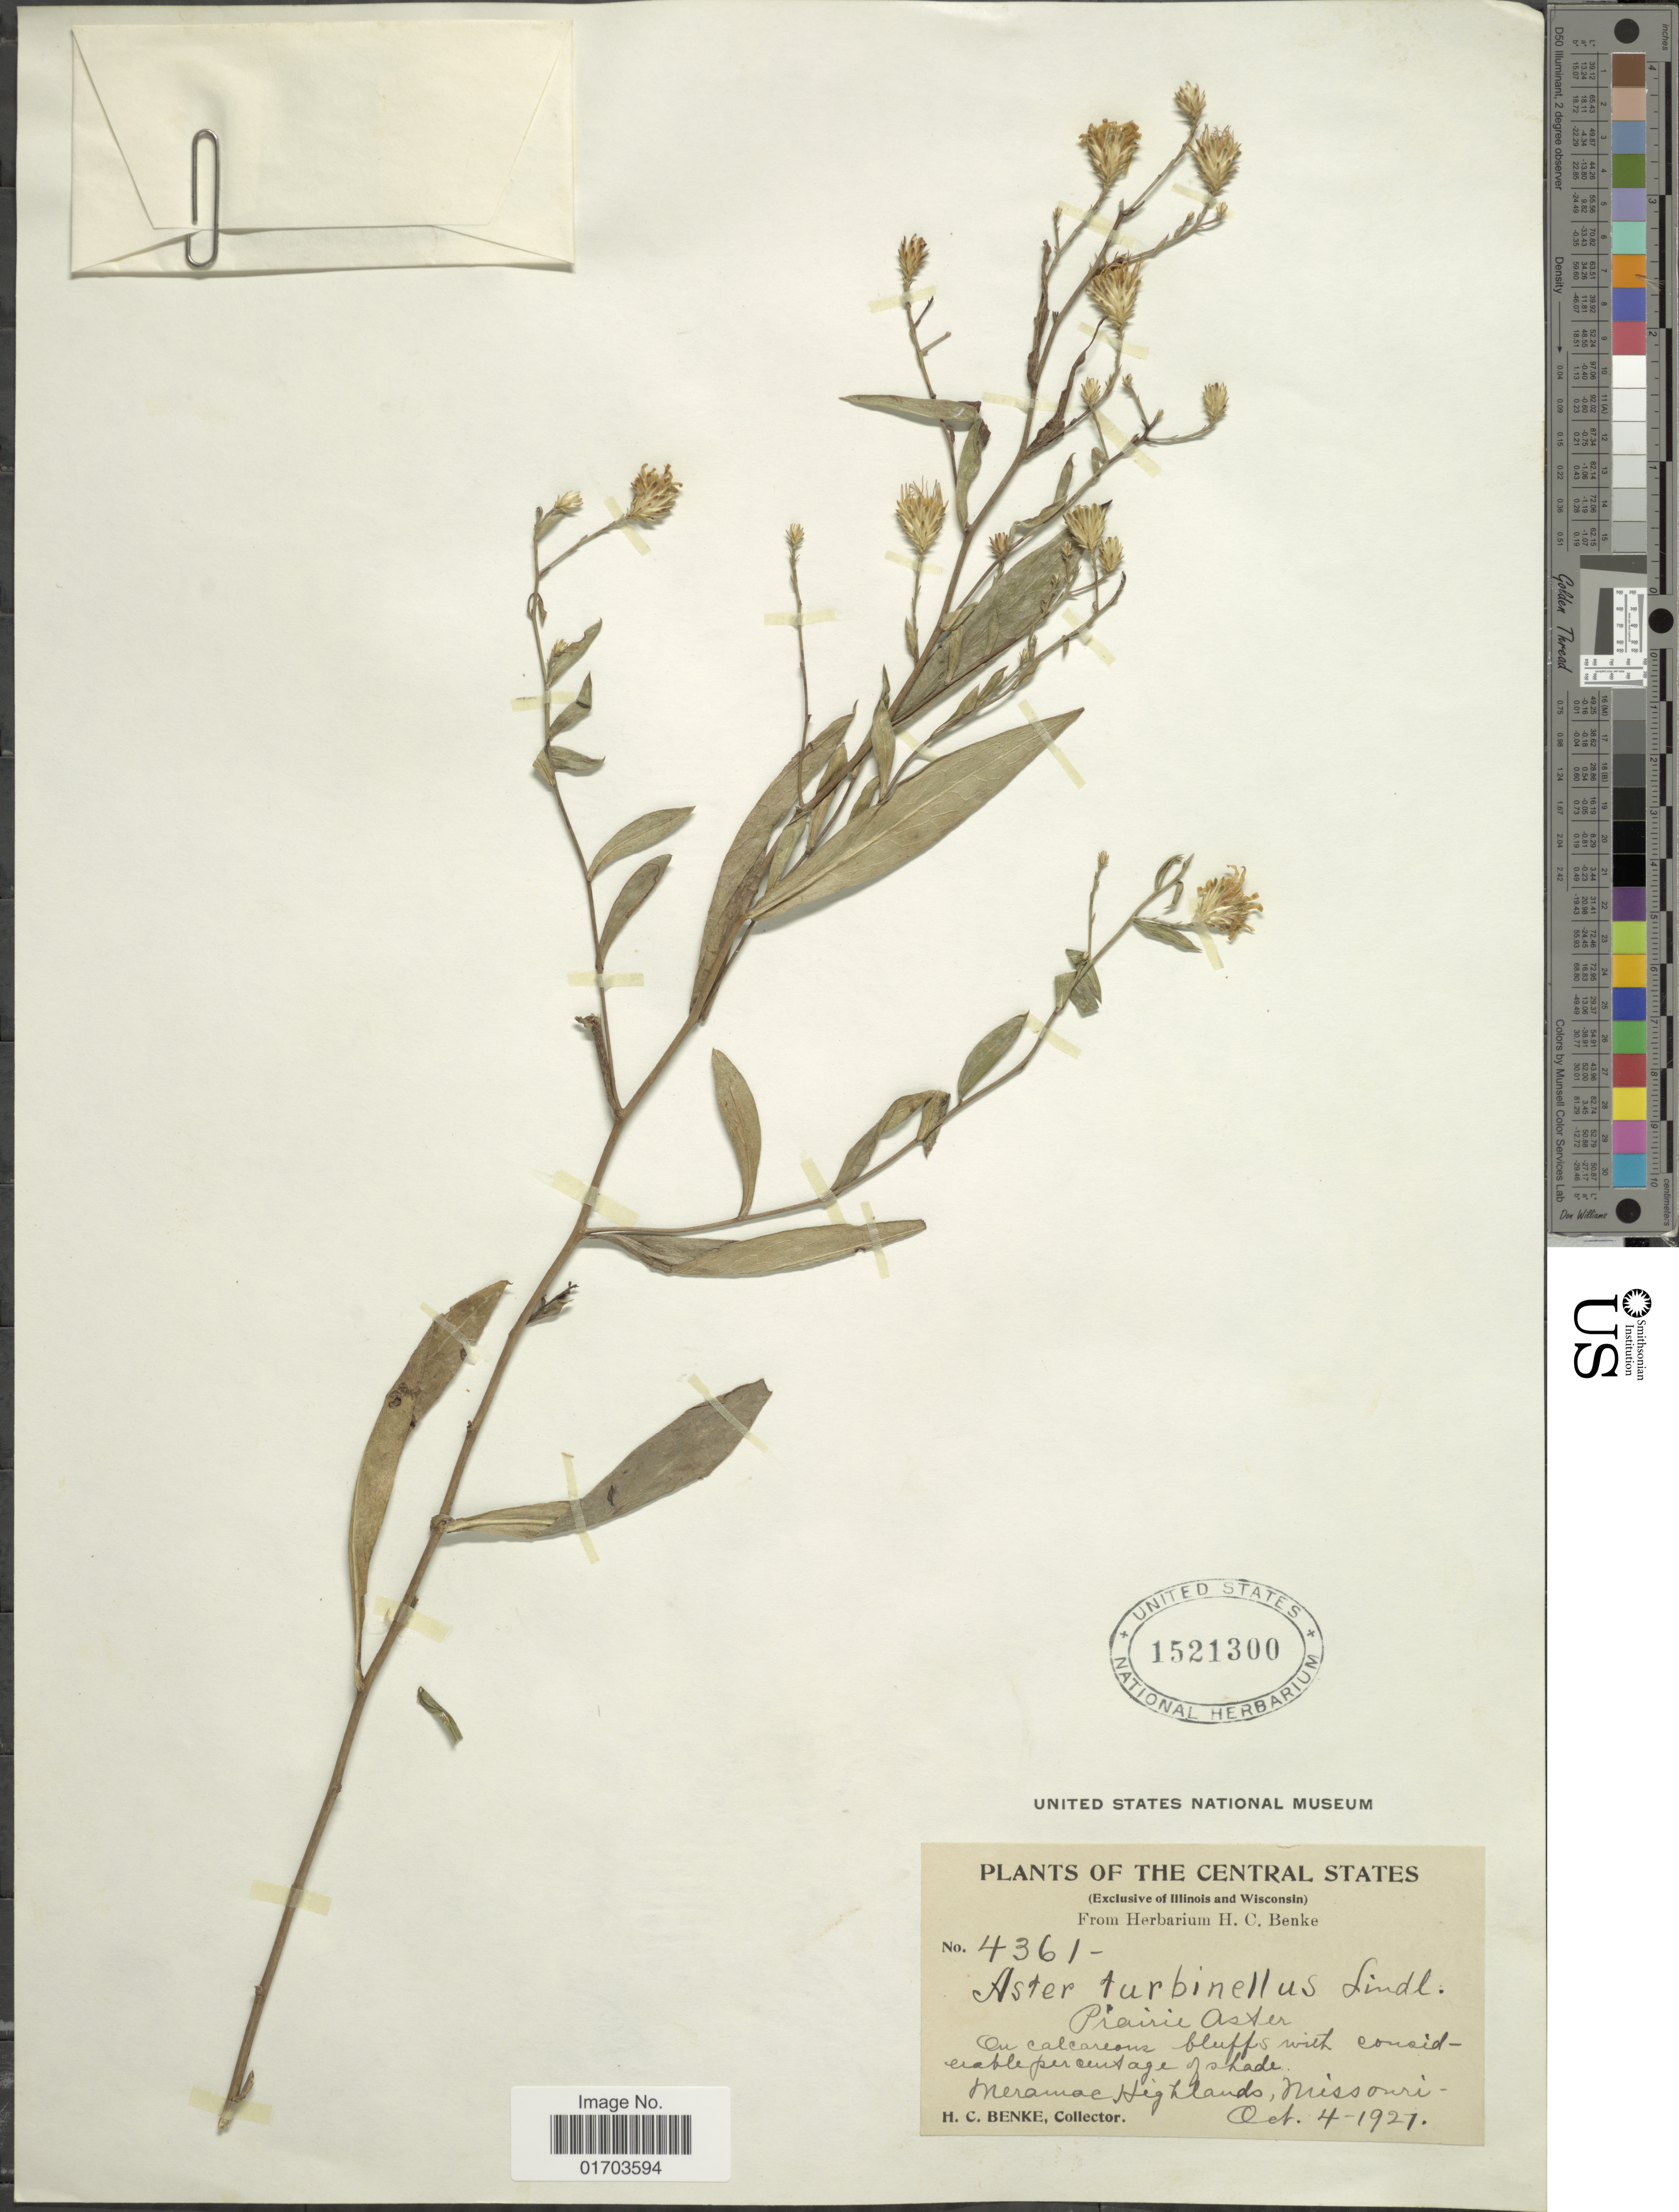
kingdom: Plantae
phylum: Tracheophyta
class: Magnoliopsida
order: Asterales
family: Asteraceae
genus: Symphyotrichum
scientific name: Symphyotrichum turbinellum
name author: (Lindl.) G.L. Nesom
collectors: H. Benke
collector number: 4361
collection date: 1927-10-04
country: United States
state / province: Missouri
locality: Central States (Exclusive of Illinois and Wisconsin). Meramac Heighlands, Missouri.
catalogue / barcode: US 1521300